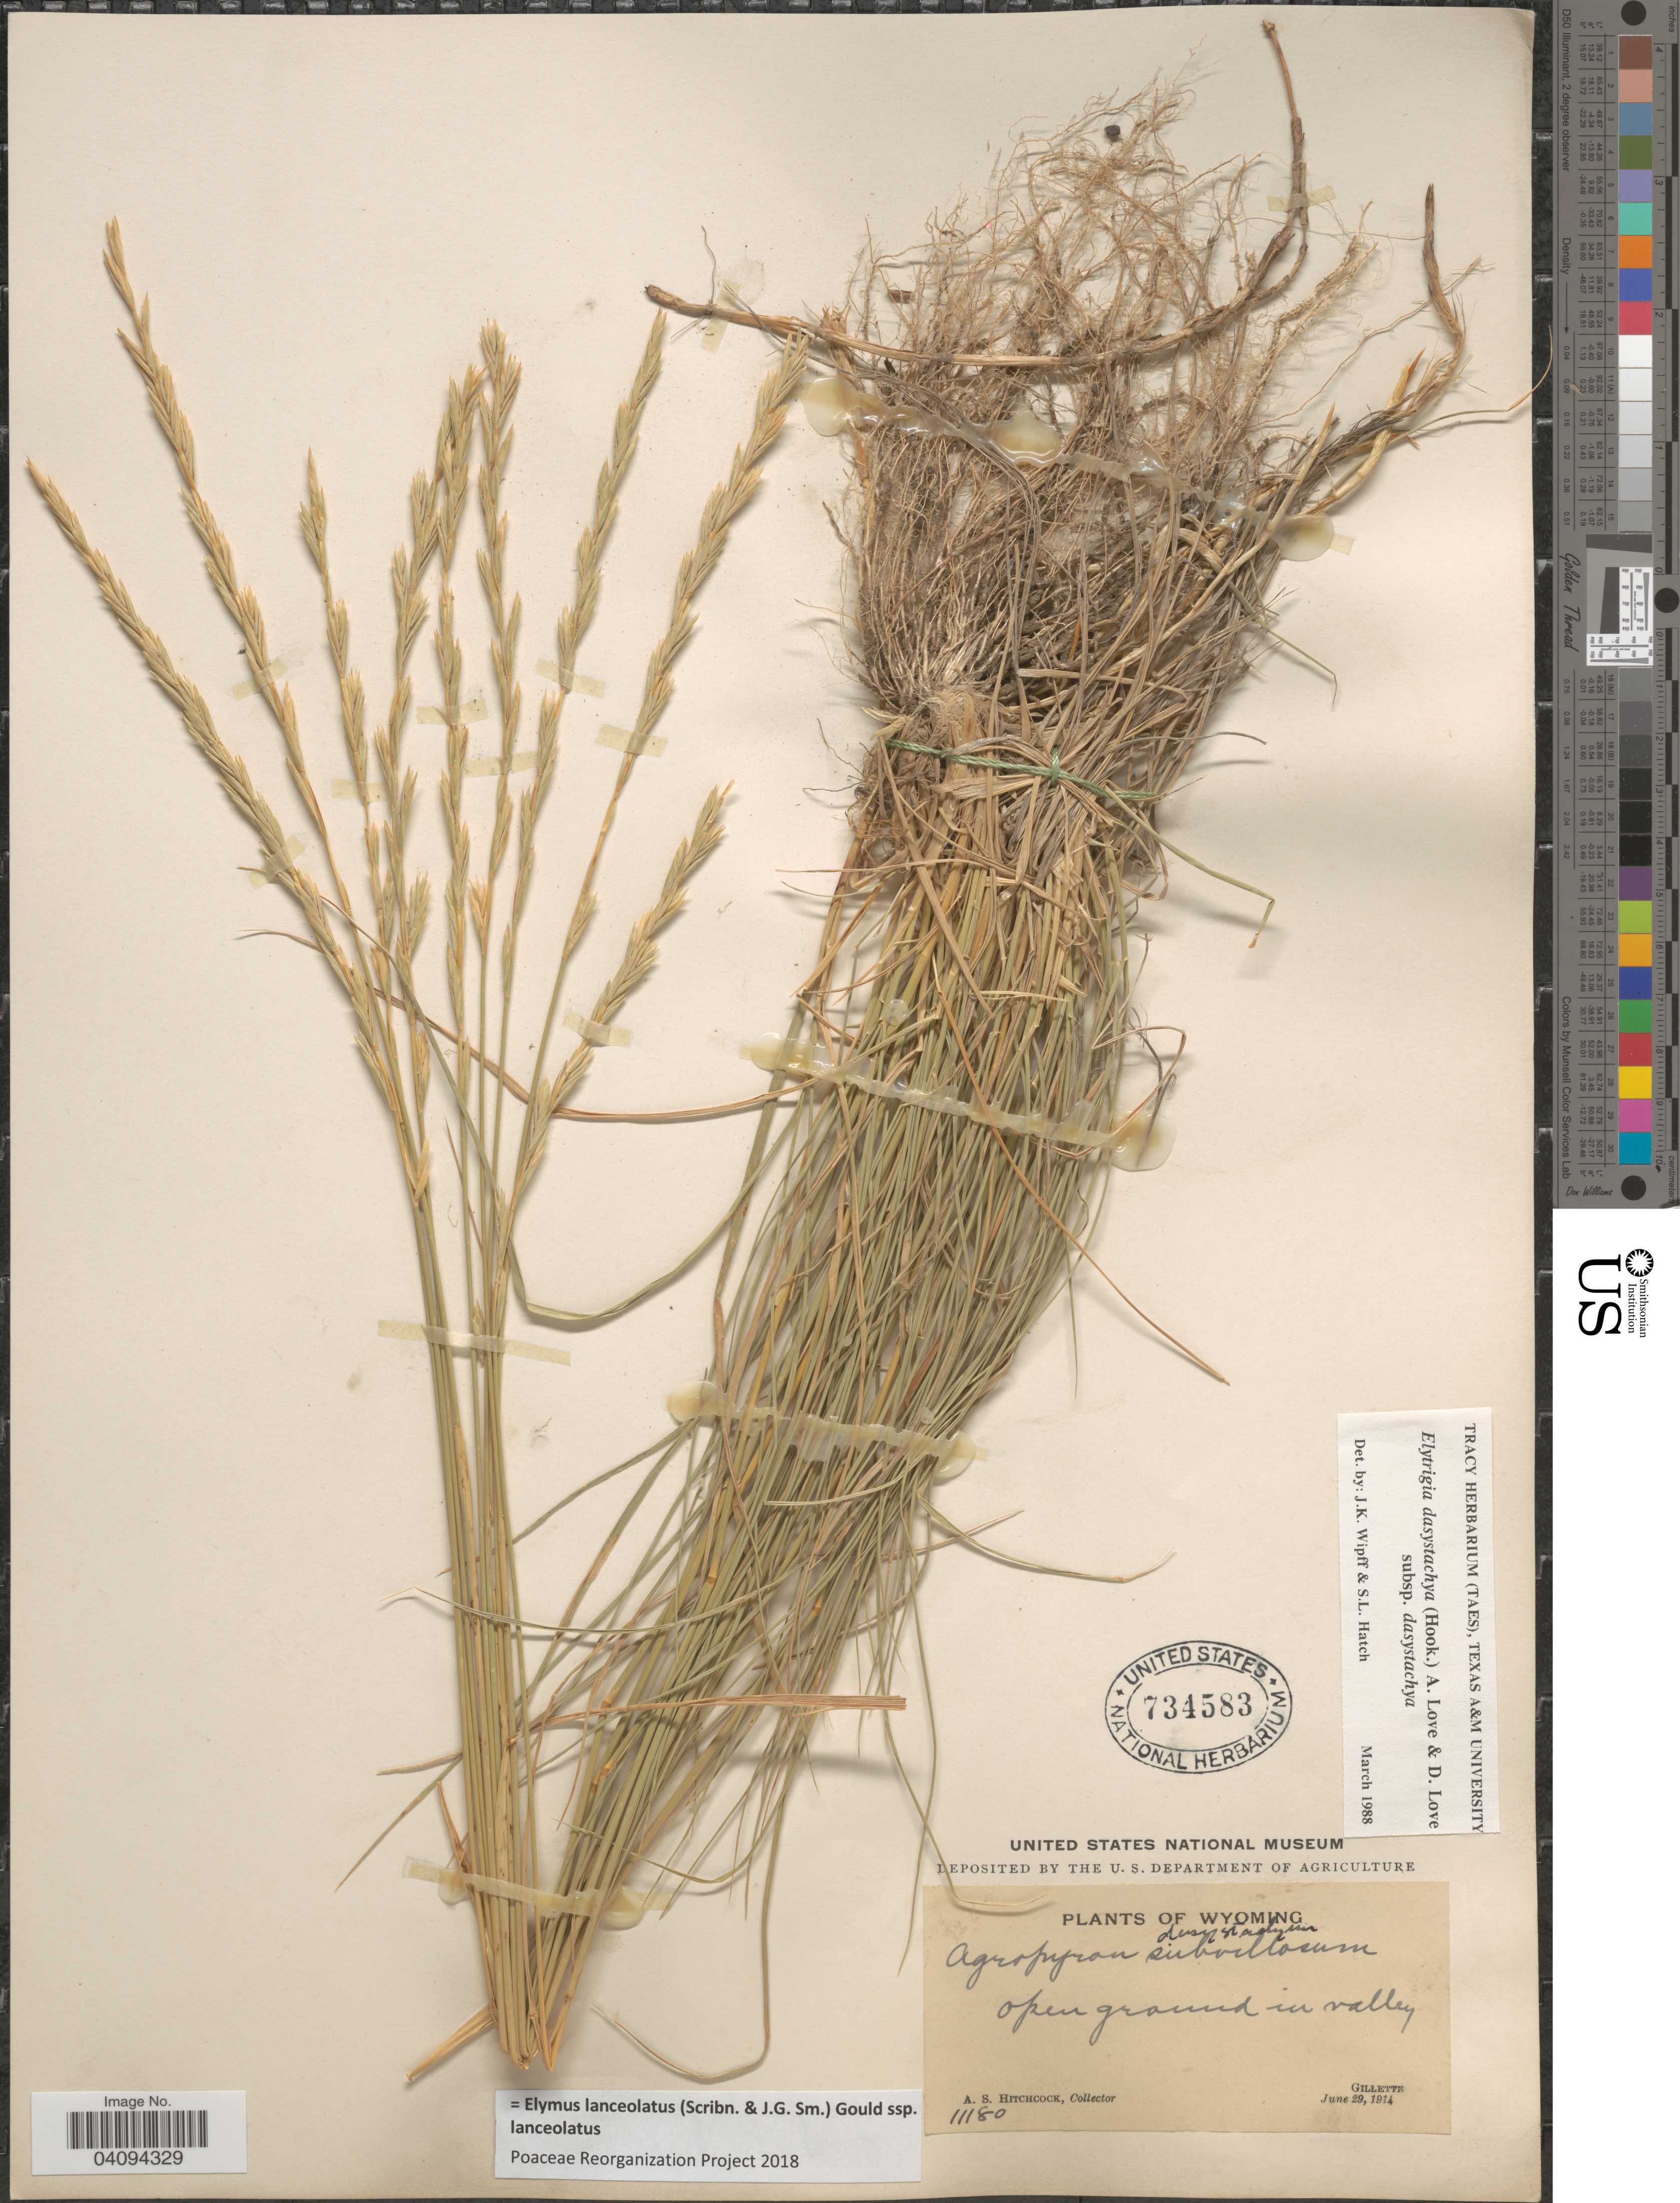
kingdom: Plantae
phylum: Tracheophyta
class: Liliopsida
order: Poales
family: Poaceae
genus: Elymus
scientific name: Elymus lanceolatus subsp. lanceolatus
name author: (Scribn. & J.G. Sm.) Gould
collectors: A. S. Hitchcock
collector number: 11180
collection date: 1914-06-29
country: United States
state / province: Wyoming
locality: Open ground in valley. Gillette.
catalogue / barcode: US 734583